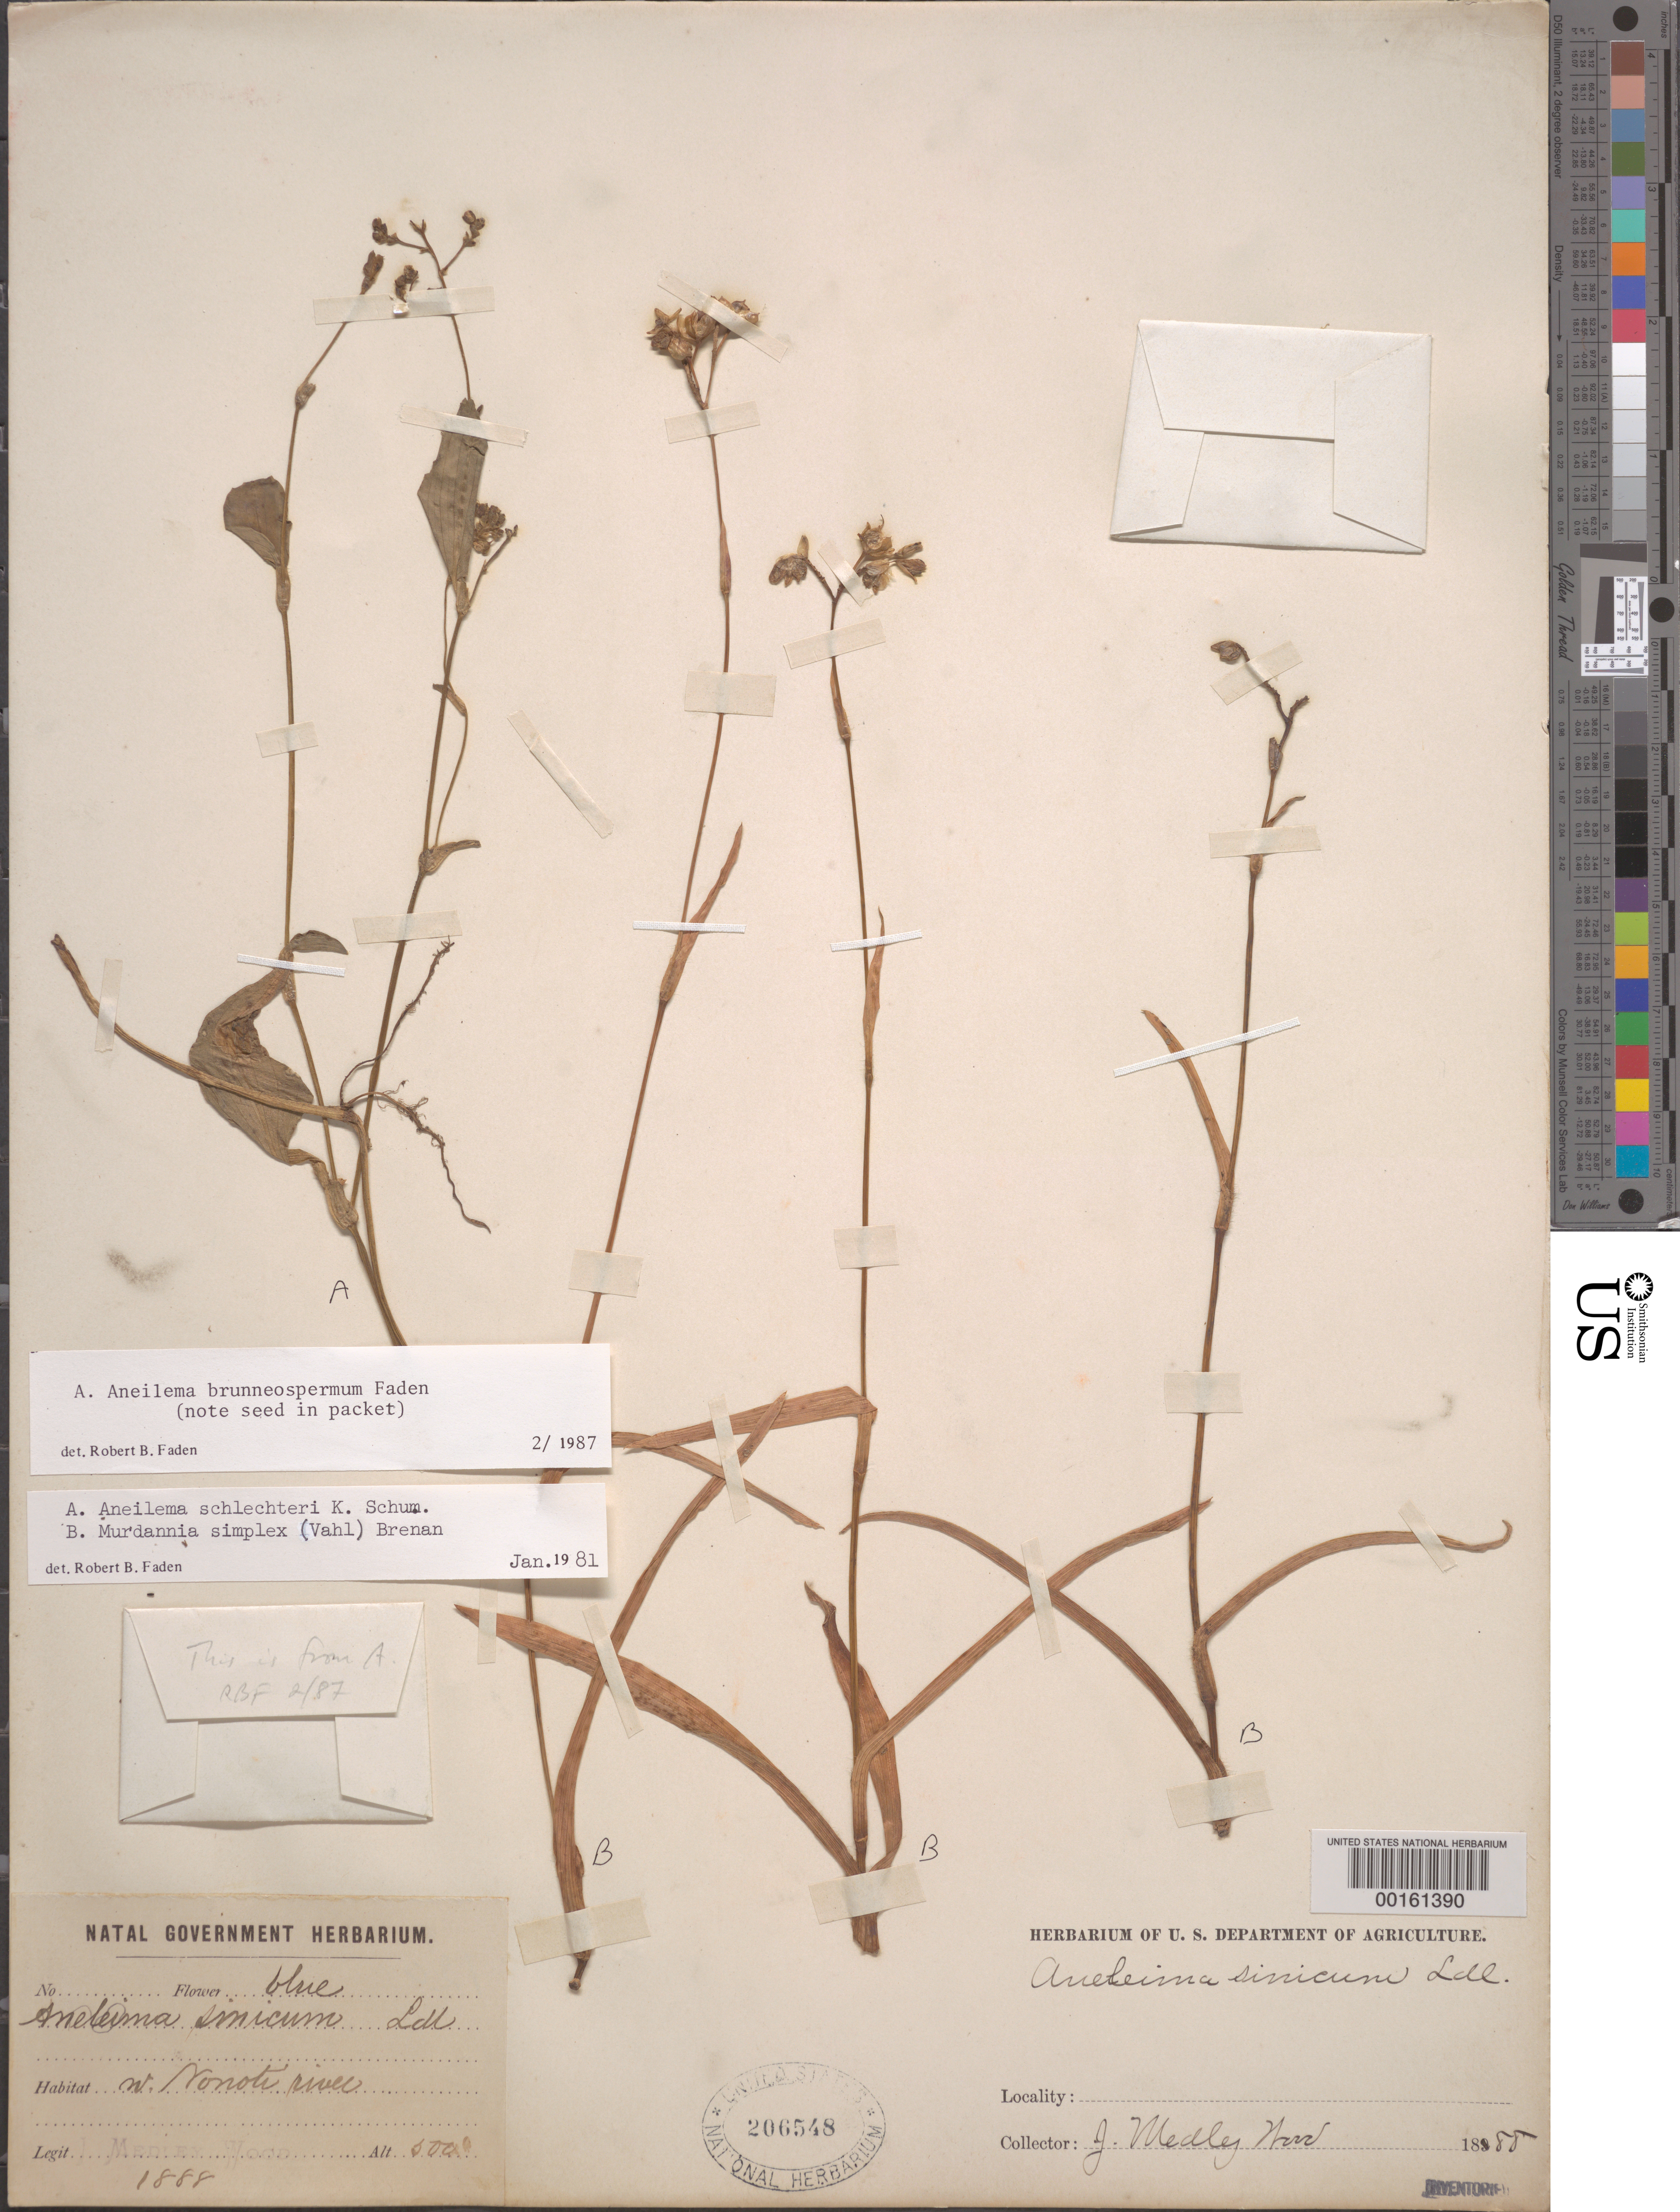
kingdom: Plantae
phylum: Tracheophyta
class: Liliopsida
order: Commelinales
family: Commelinaceae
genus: Aneilema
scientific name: Aneilema brunneospermum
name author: Faden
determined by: Faden, Robert B., (US), Smithsonian Institution - National Museum of Natural History (UNITED STATES)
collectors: J. M. Wood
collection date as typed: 1888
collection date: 1888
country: South Africa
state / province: KwaZulu-Natal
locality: W nonoti river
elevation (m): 153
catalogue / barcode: US 206548